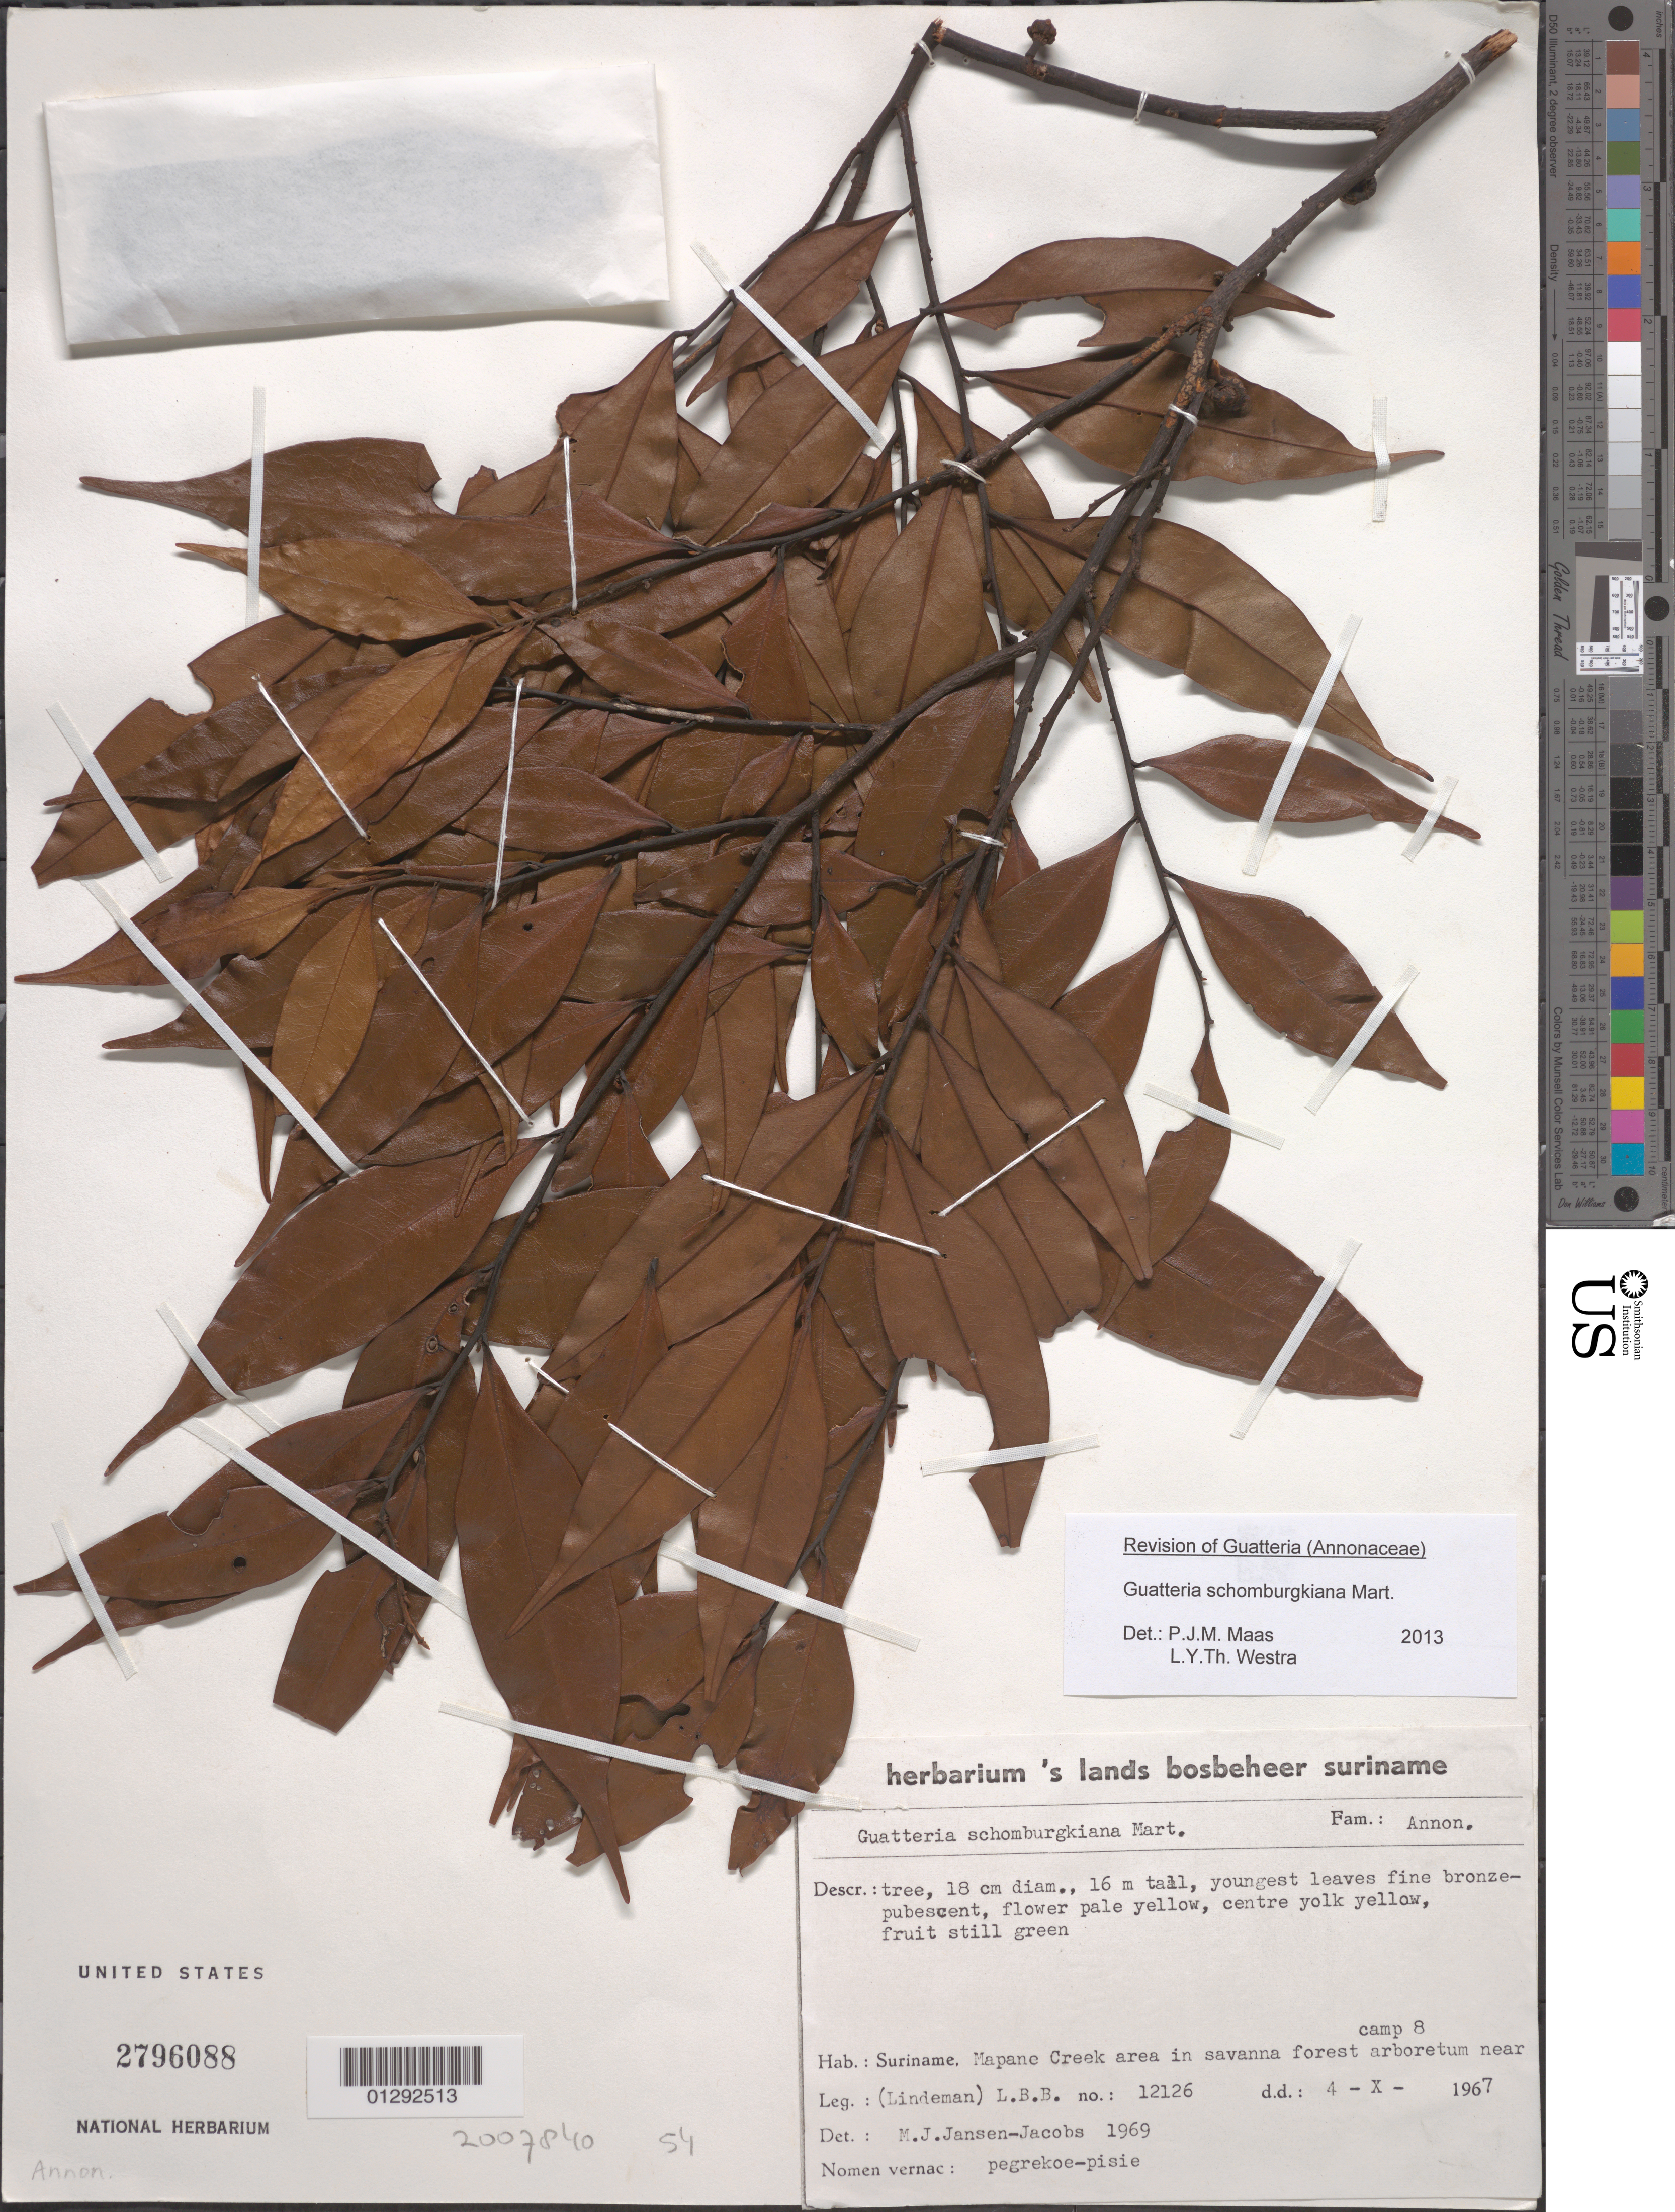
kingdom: Plantae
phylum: Tracheophyta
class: Magnoliopsida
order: Magnoliales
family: Annonaceae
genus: Guatteria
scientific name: Guatteria schomburgkiana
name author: Mart.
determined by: Maas, P. J.; Westra, L. Y.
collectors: J. C. Lindeman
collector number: LBB 12126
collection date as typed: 4-Oct-67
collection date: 1967-10-04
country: Suriname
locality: Mapane Creek area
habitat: in savanna forest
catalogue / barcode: US 2796088